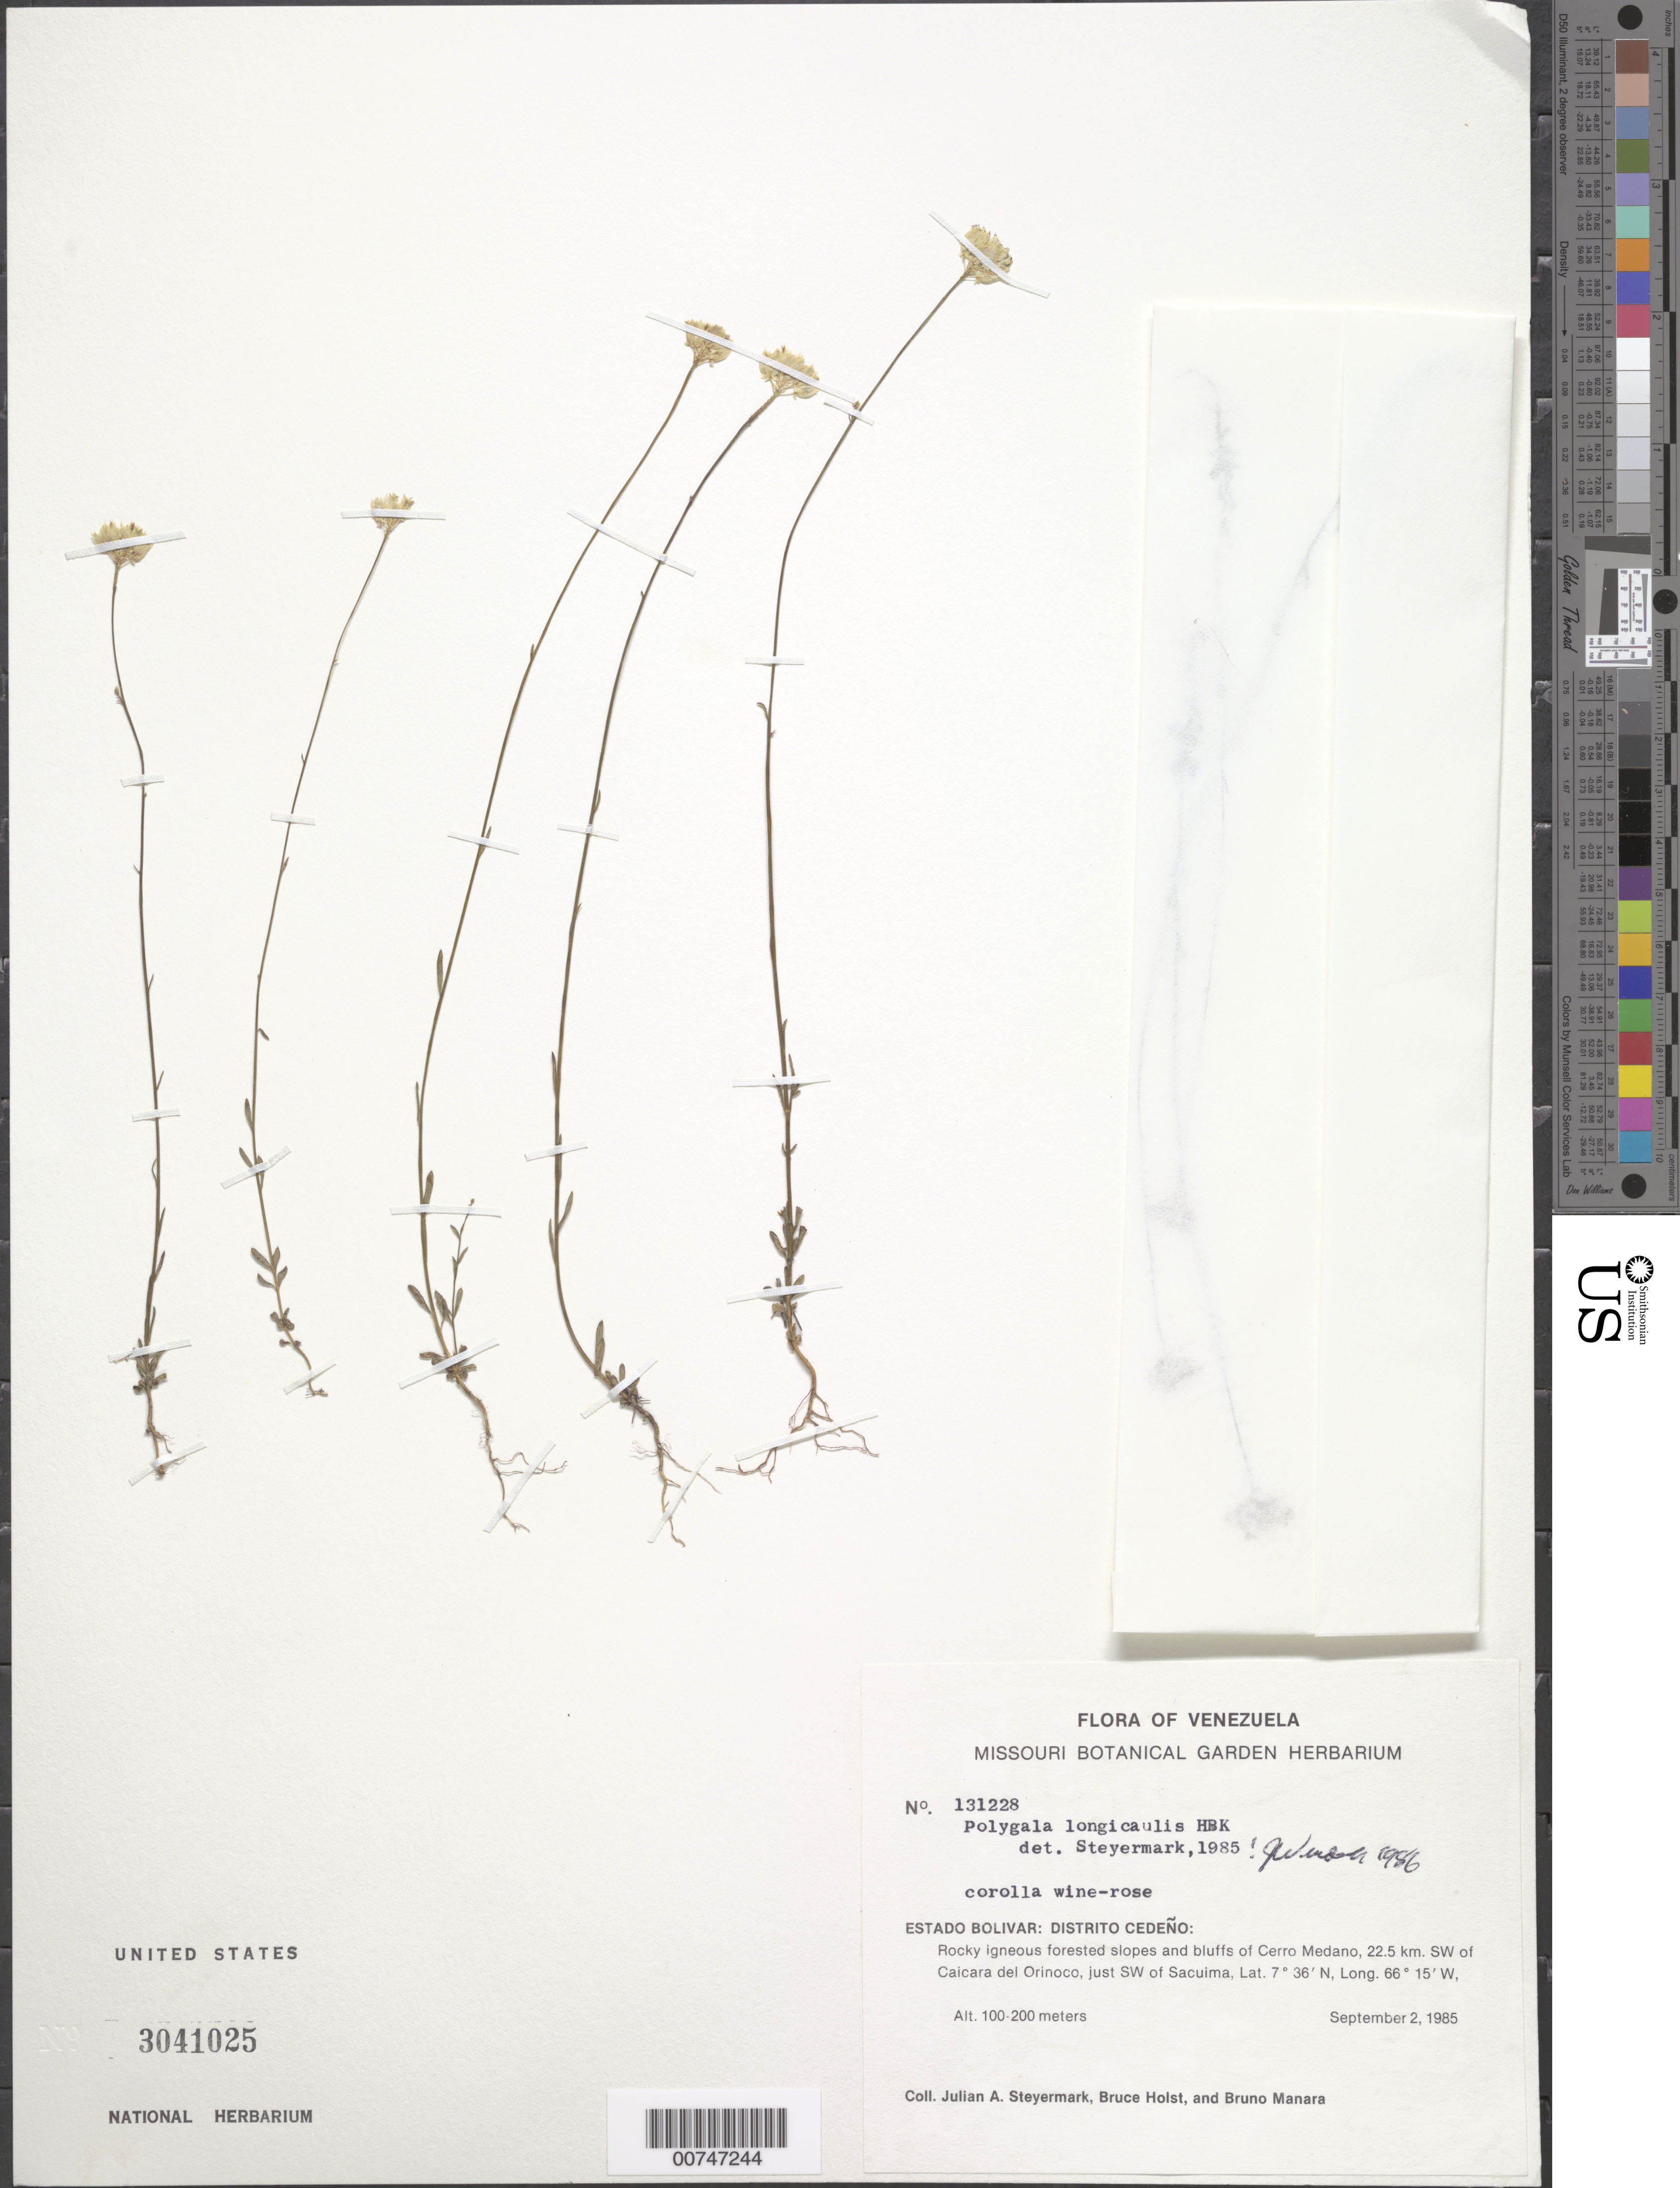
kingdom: Plantae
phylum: Tracheophyta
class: Magnoliopsida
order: Fabales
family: Polygalaceae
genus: Polygala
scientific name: Polygala longicaulis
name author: Kunth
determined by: Wurdack, John J., (US), US (UNITED STATES)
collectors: J. Steyermark, B. Holst & B. Manara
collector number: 131228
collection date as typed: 2-Sep-85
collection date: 1985-09-02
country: Venezuela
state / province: Bolívar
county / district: Cedeño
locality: Sacuima, 22.5 km SW of Caicara del Orinoco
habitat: Rocky igneous forested slopes and bluffs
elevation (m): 100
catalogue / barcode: US 3041025